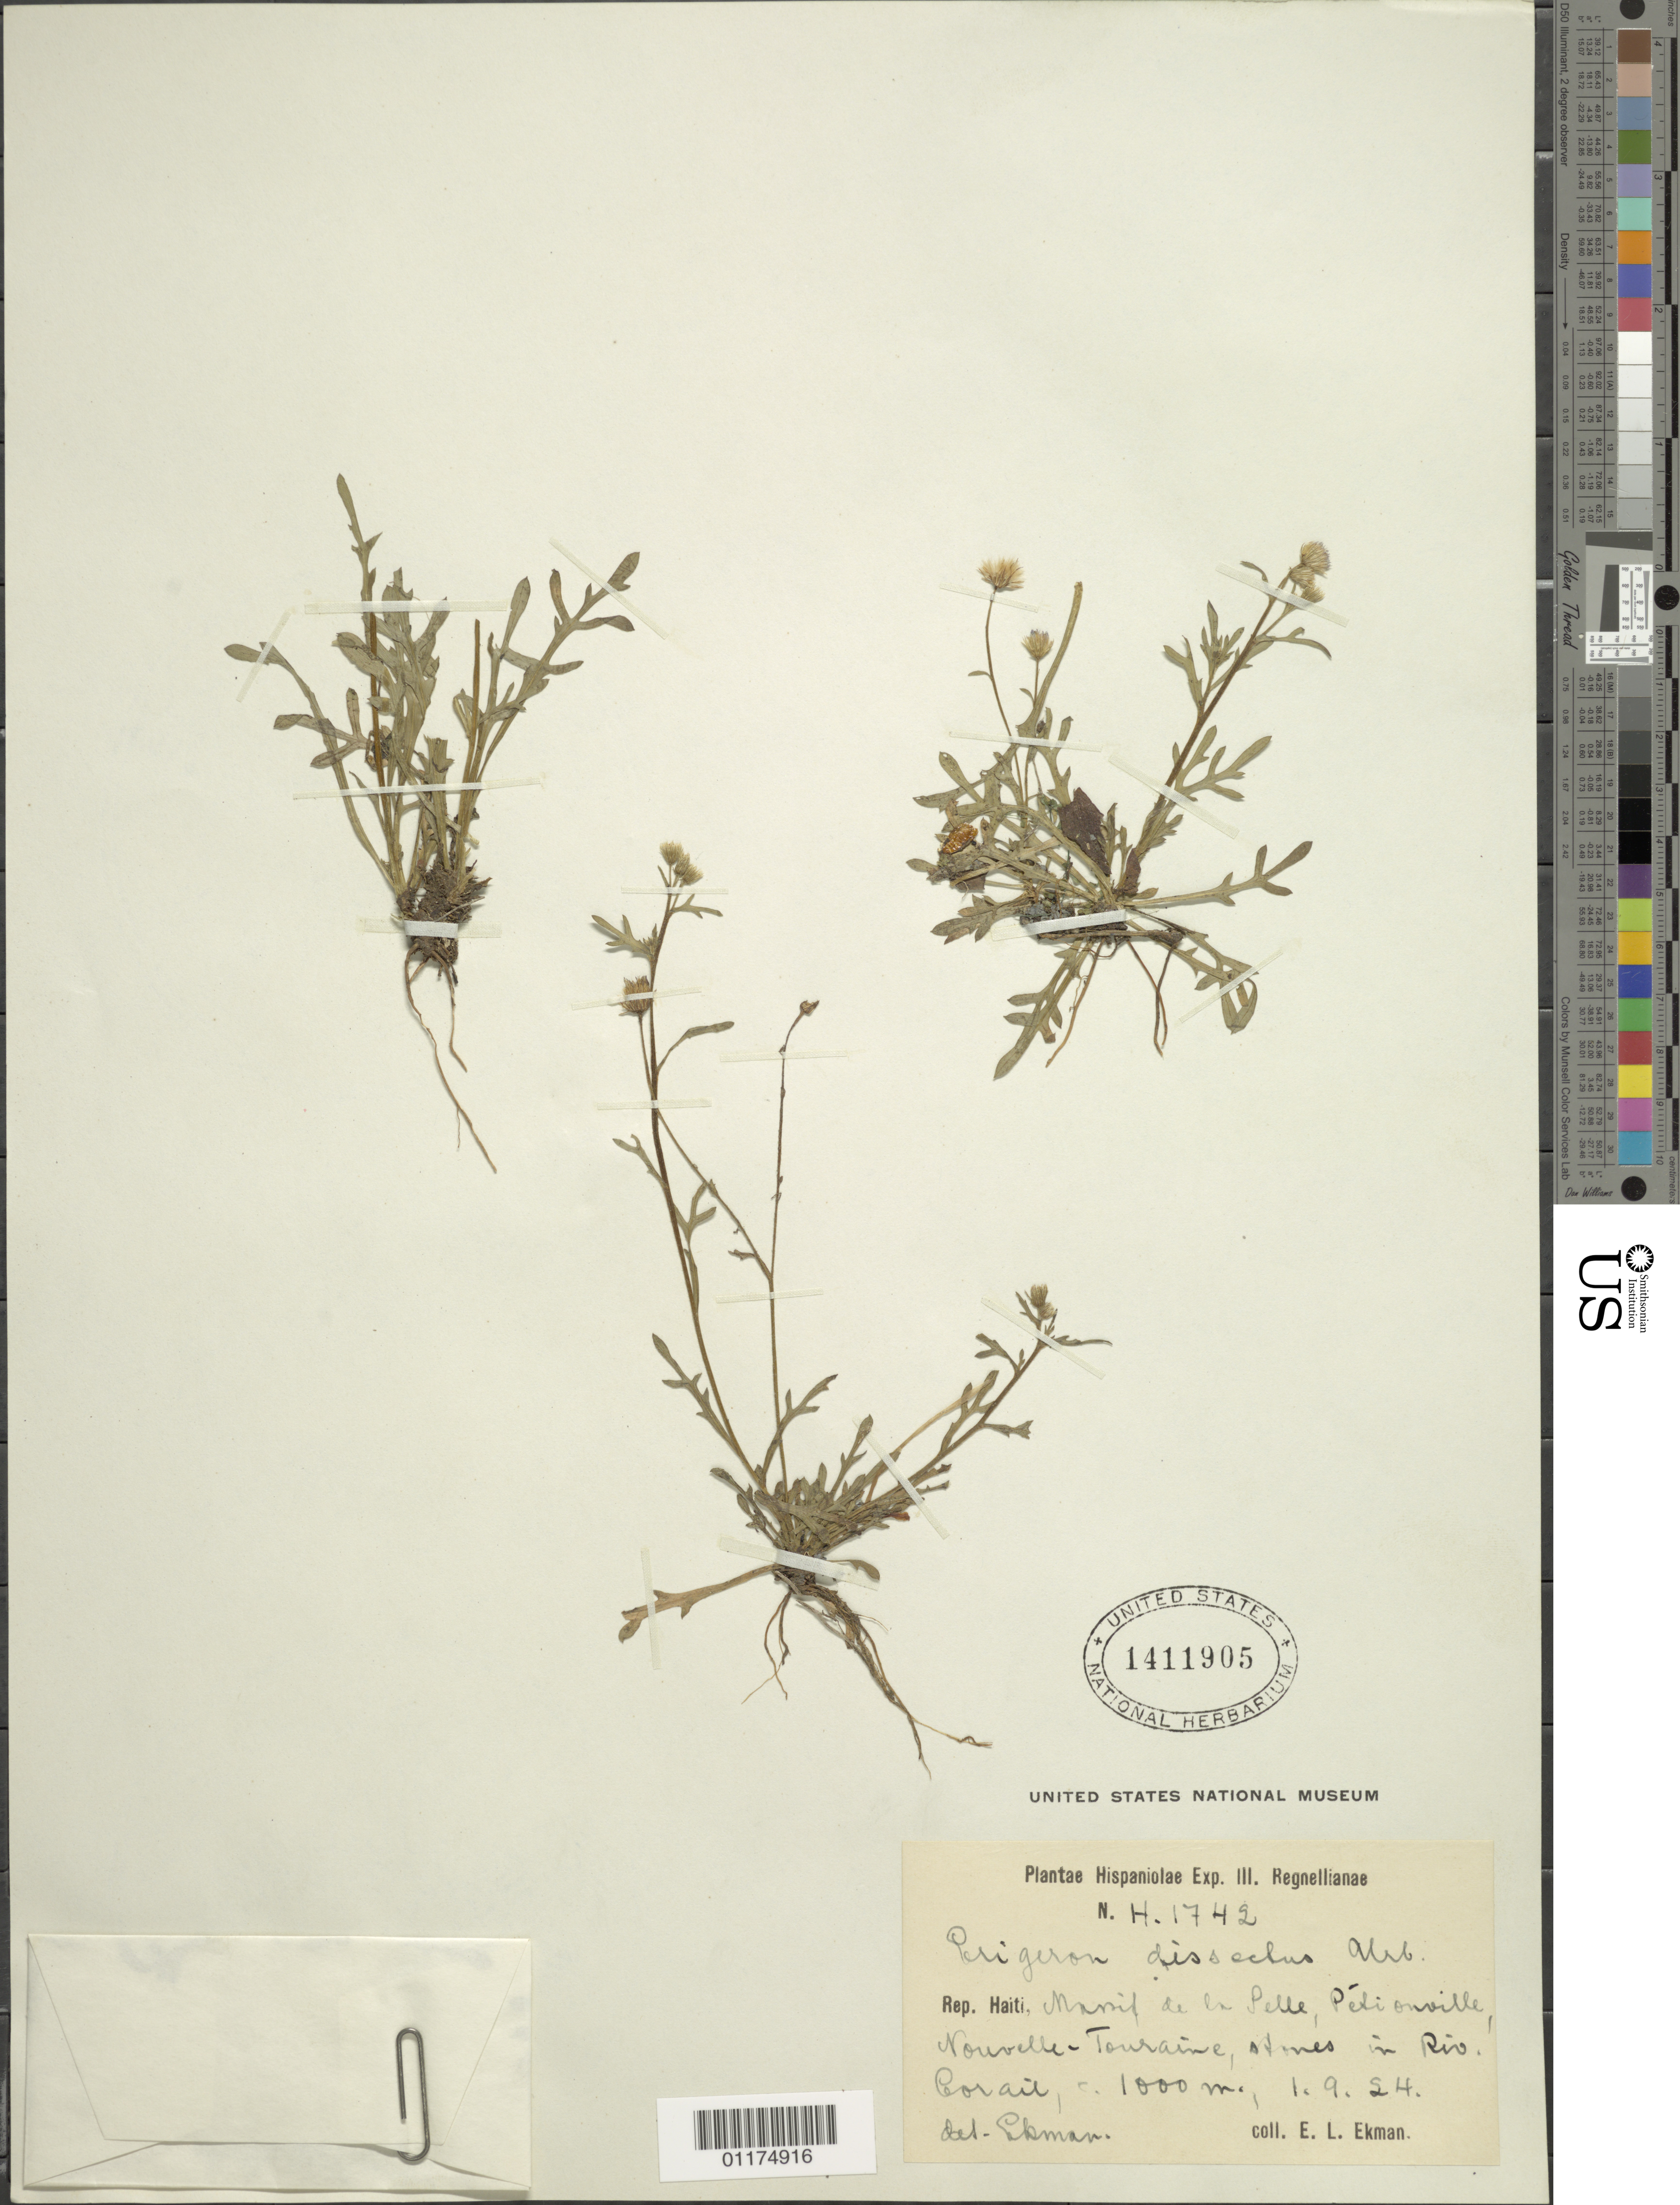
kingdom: Plantae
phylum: Tracheophyta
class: Magnoliopsida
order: Asterales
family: Asteraceae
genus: Erigeron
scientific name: Erigeron dissectus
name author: Urb.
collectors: E. L. Ekman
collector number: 1742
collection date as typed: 01 Sep 1924 or 09 Jan 1924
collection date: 1924-01-09 or 1924-09-01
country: Haiti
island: Hispaniola I.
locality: Massif de la Pelle, Peti ouvrille, Nouvelle-Touraine, stones in Rio Corail,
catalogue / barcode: US 1411905